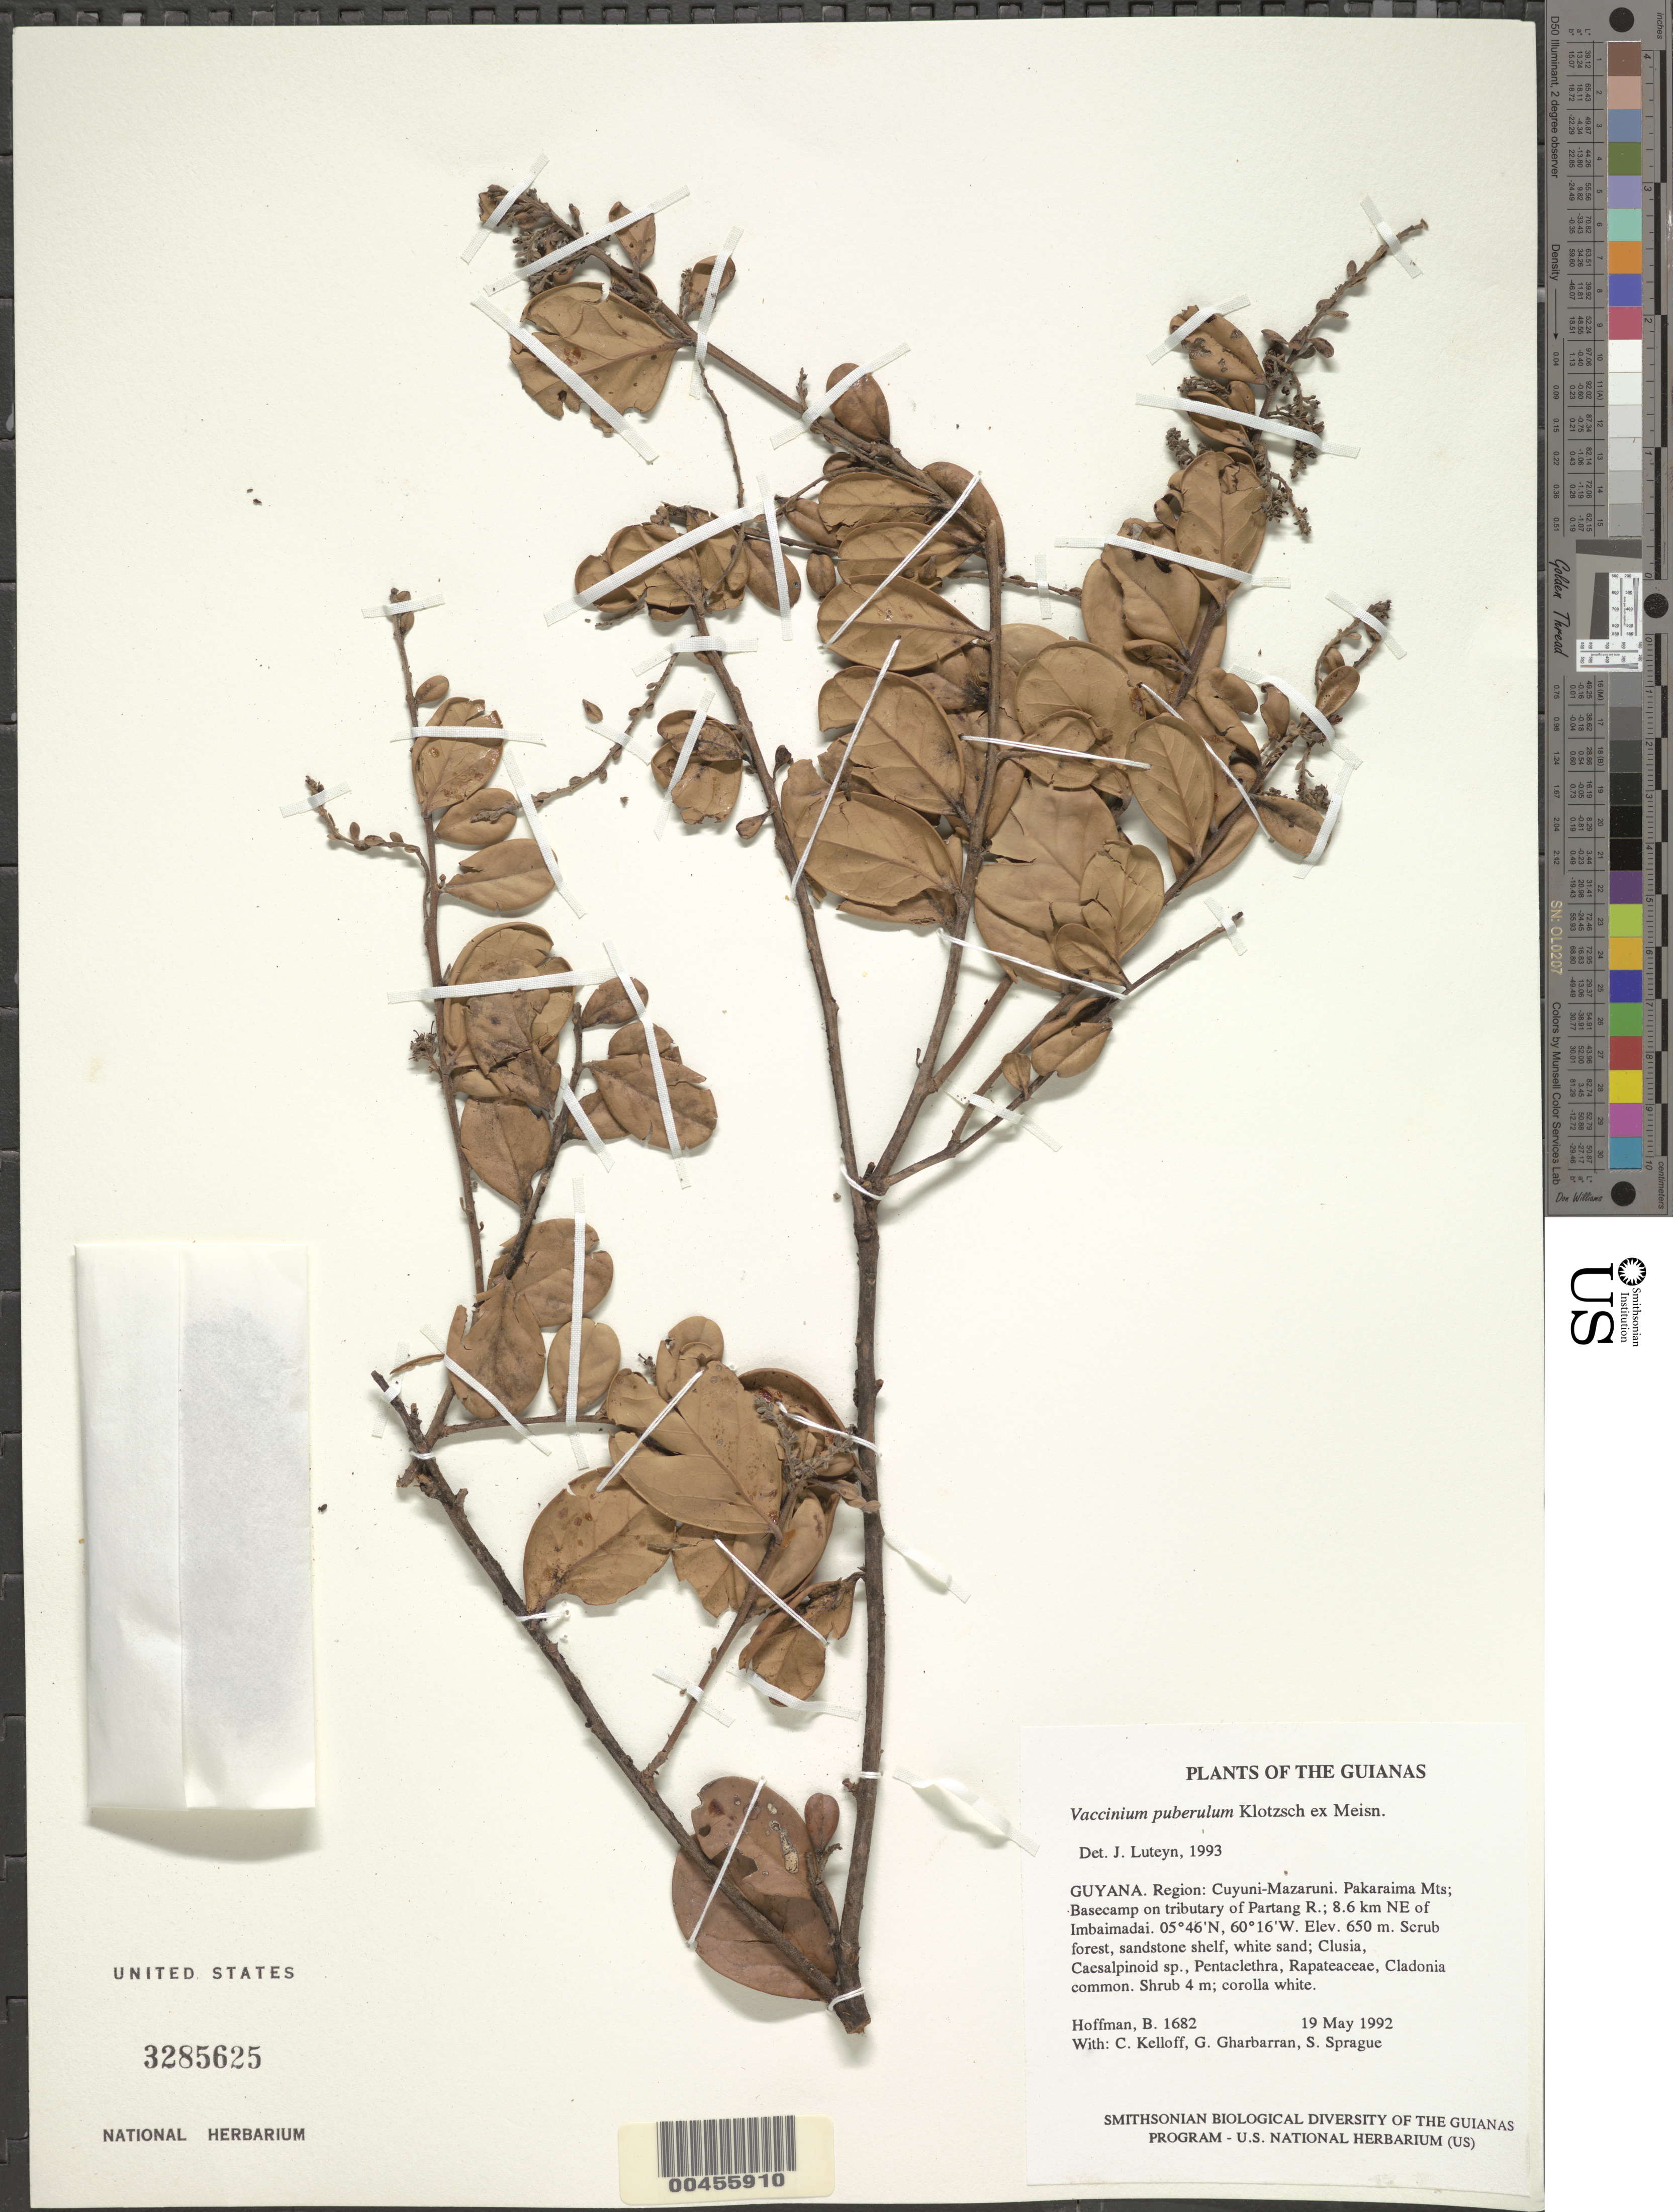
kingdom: Plantae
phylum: Tracheophyta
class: Magnoliopsida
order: Ericales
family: Ericaceae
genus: Vaccinium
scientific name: Vaccinium puberulum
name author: Klotzsch ex Meisn.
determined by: Luteyn, J. L.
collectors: B. Hoffman, C. L. Kelloff, G. Gharbarran & S. Sprague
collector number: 1682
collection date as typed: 19 May 1992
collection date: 1992-05-19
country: Guyana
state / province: Cuyuni-Mazaruni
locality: Pakaraima Mts; basecamp on tributary of Partang River; 8.6 km NE of Imbaimadai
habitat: Scrub forest, sandstone shelf, white sand; Clusia, Caesalpinoid sp., Pentaclethra, Rapateaceae, Cladonia common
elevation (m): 650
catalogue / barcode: US 3285625